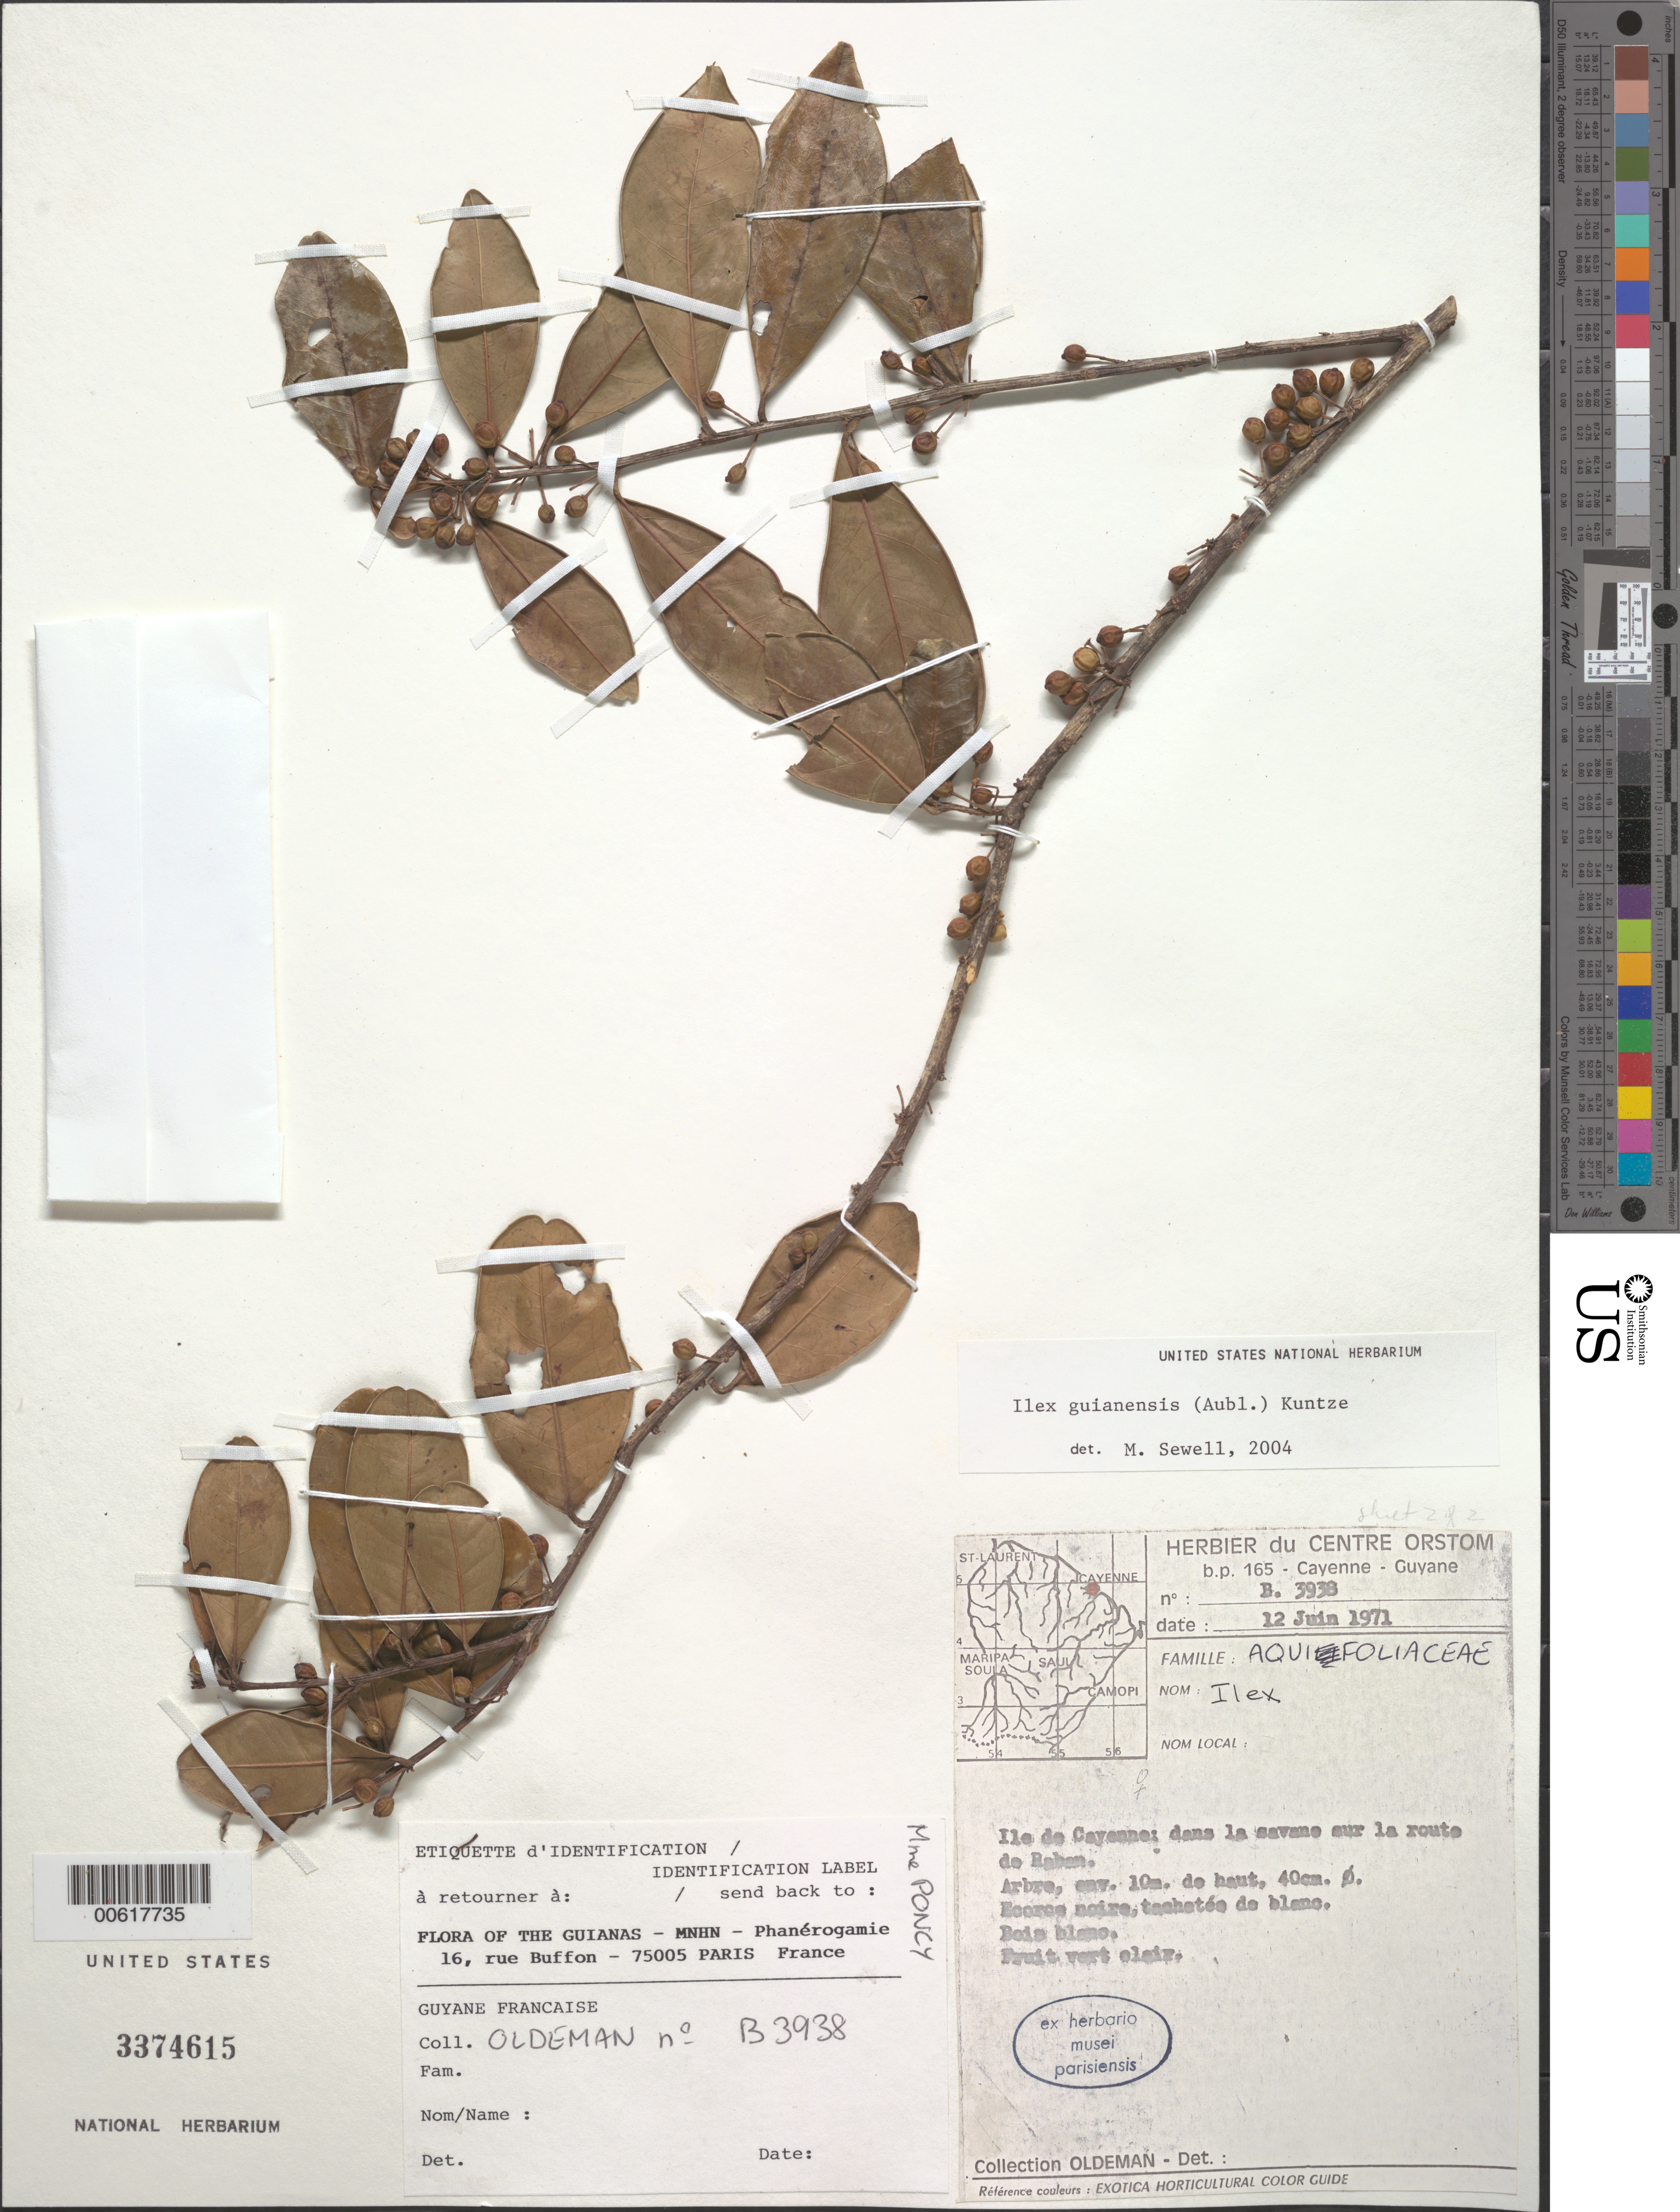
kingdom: Plantae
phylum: Tracheophyta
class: Magnoliopsida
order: Aquifoliales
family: Aquifoliaceae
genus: Ilex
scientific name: Ilex guianensis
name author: (Aubl.) Kuntze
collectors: -- Oldeman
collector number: B3938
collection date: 1971-06-12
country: French Guiana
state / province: Cayenne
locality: The Guianas. Guyanae Francaise. Ile de Cayenne: dans la savane sur la route de Raban.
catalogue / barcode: US 3374615